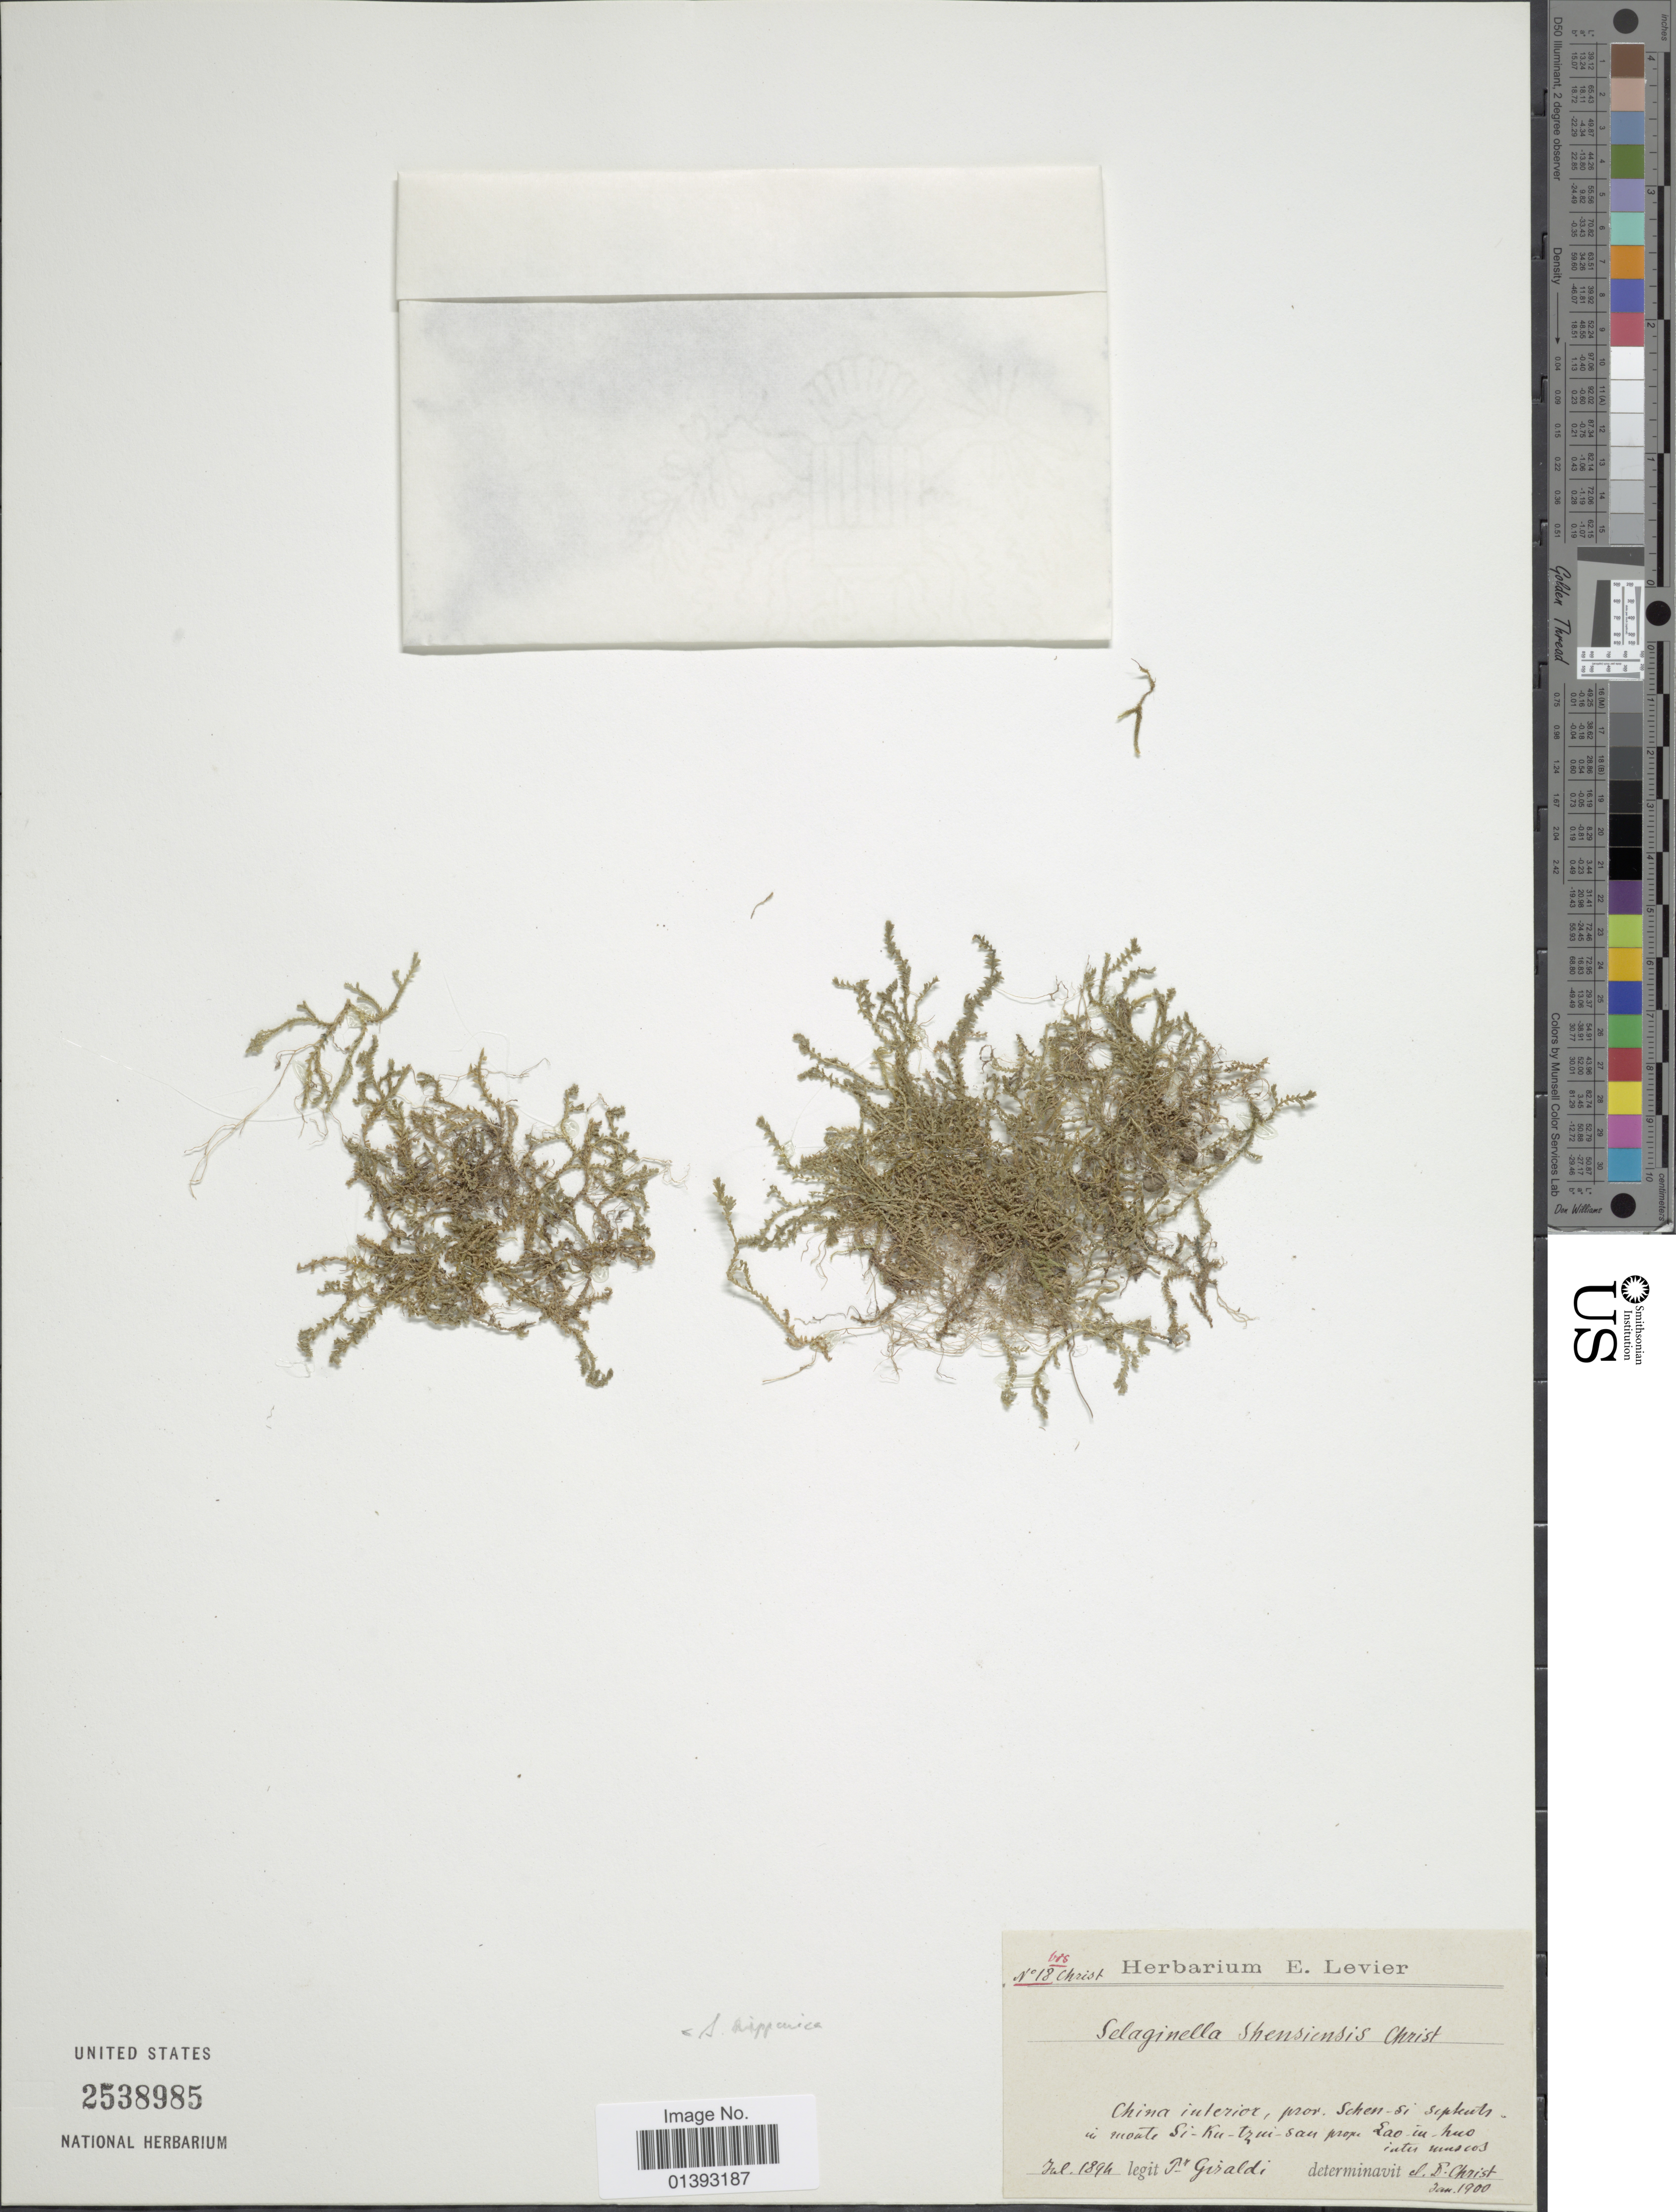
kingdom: Plantae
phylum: Tracheophyta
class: Lycopodiopsida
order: Selaginellales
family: Selaginellaceae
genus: Selaginella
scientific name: Selaginella nipponica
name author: Franch. & Sav.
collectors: -. Giraldi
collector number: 18Christ*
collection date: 1894-07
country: China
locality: Prov. Schen-si [illegible text] in monte Si-Ku-Trui San prope Lao-in-huo inter unescos[interpreted]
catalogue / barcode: US 2538985